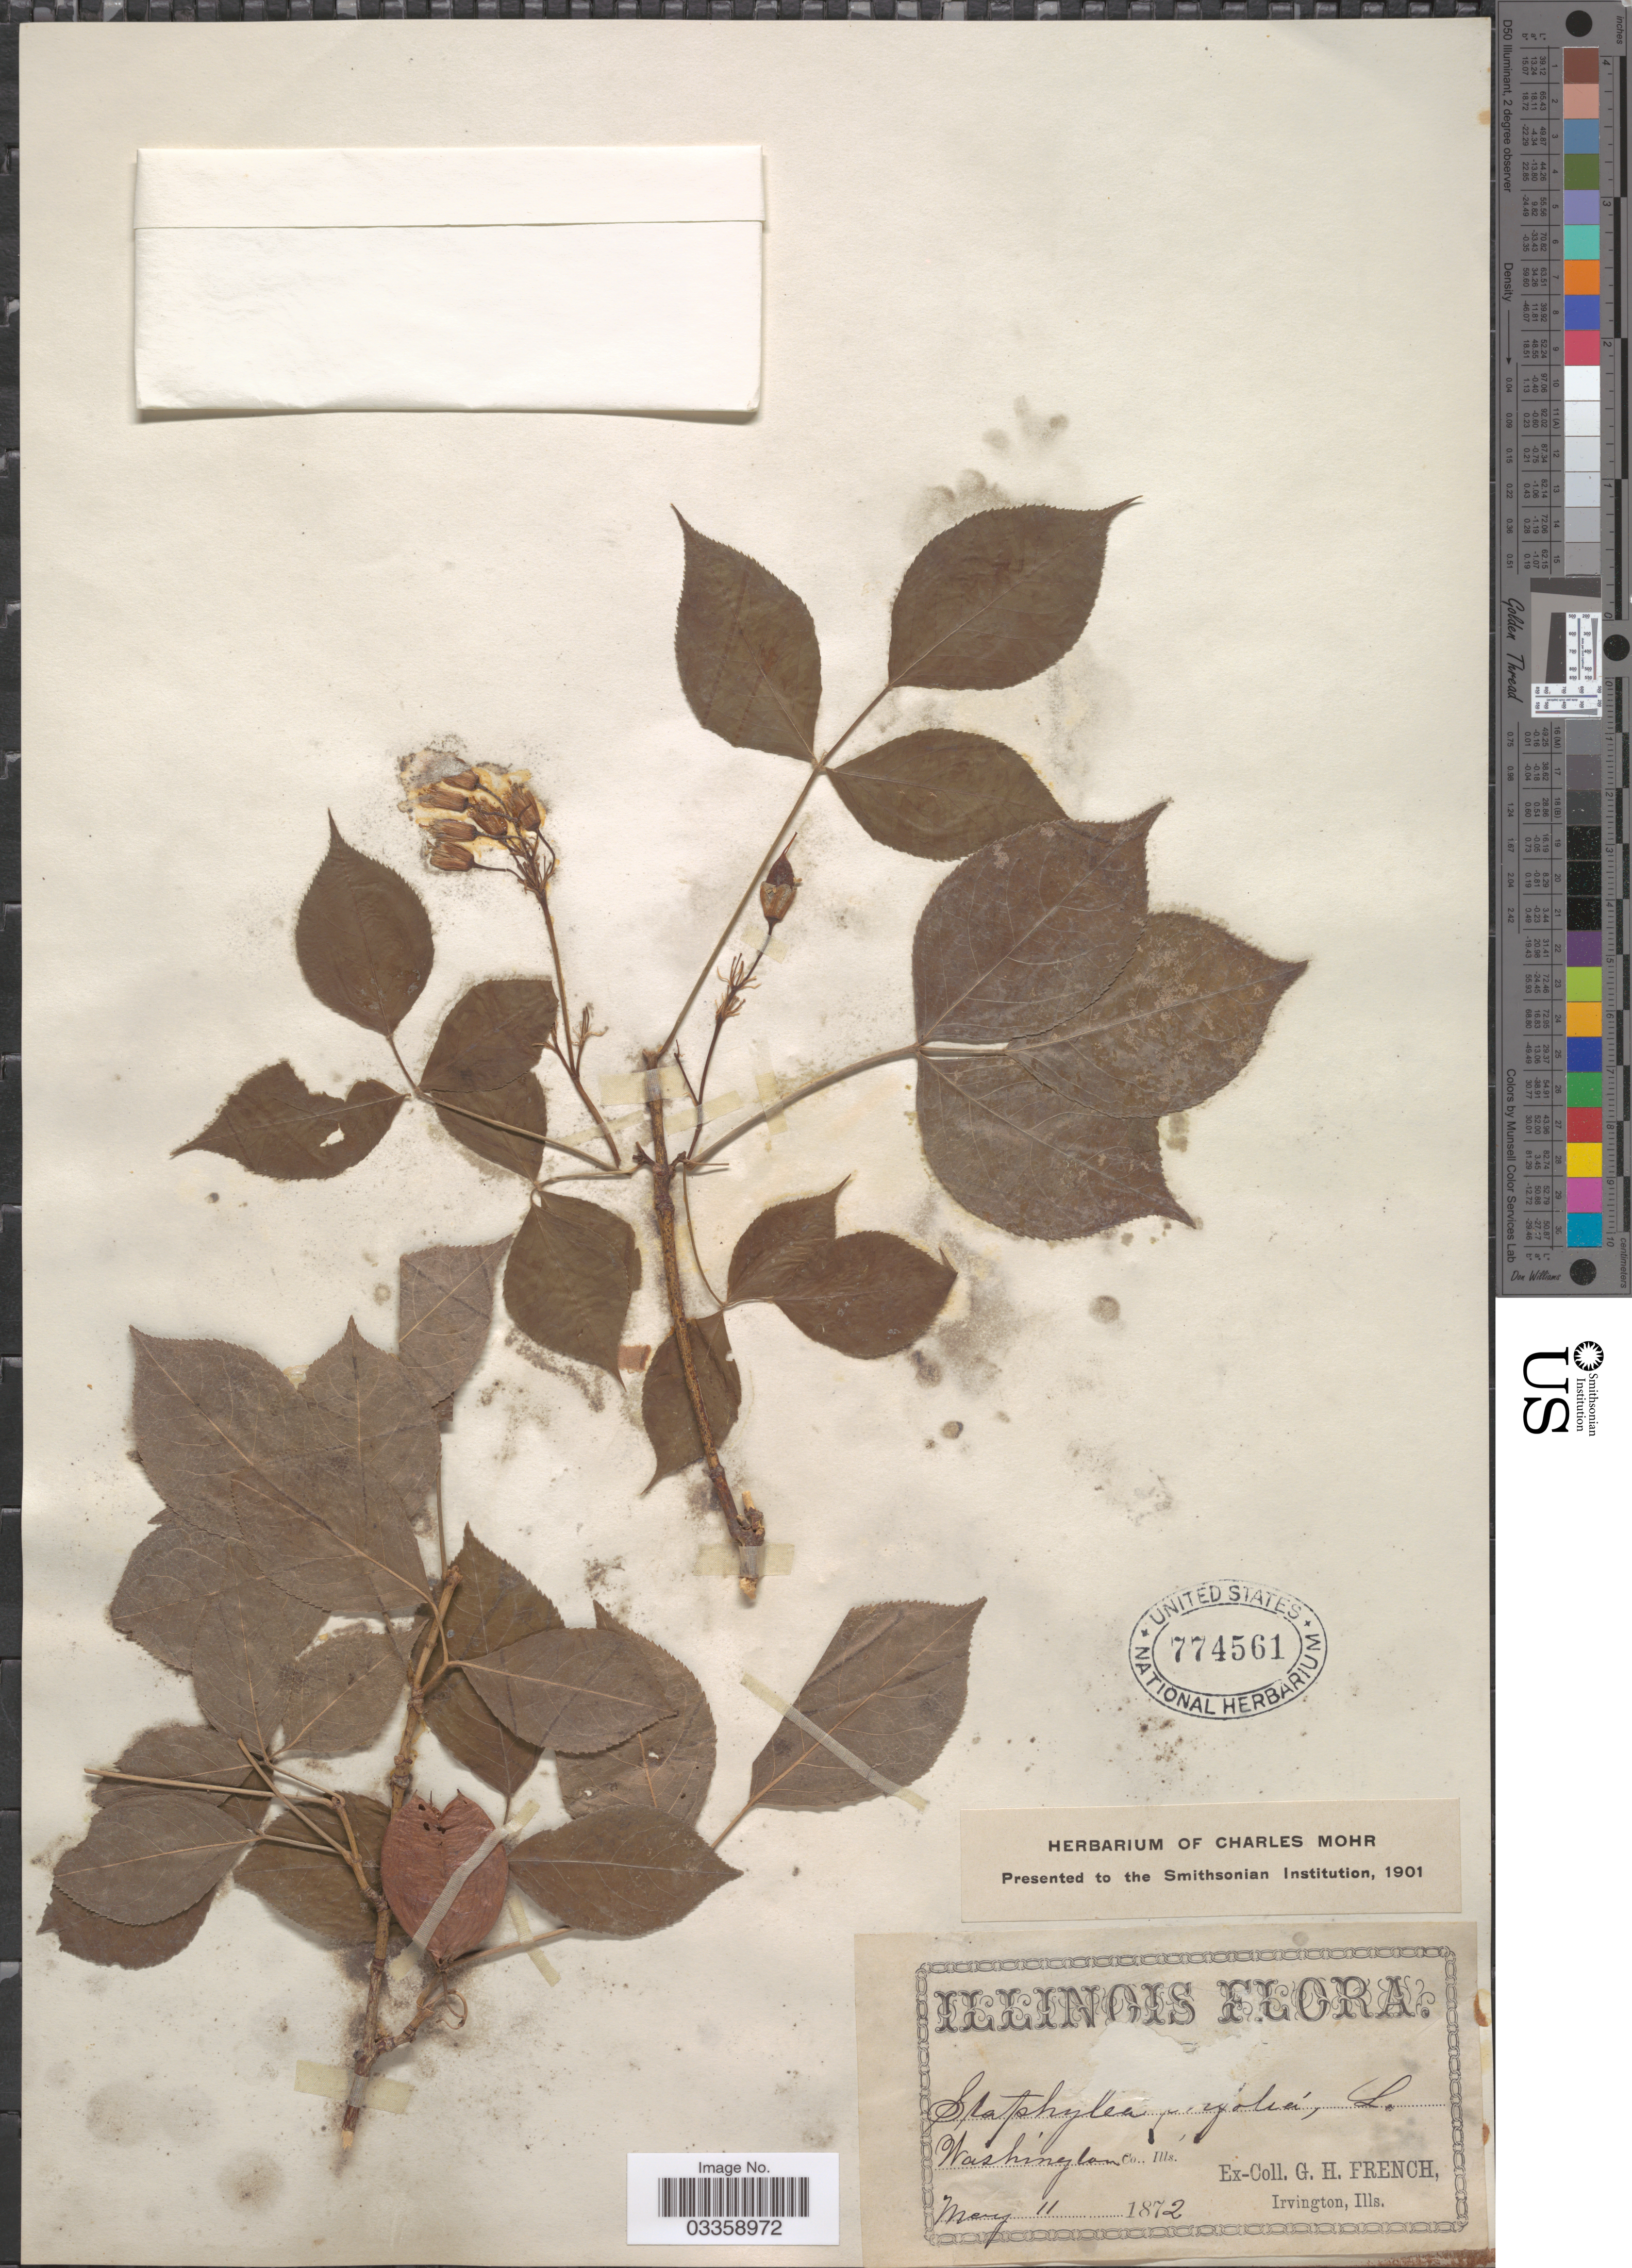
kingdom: Plantae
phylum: Tracheophyta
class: Magnoliopsida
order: Crossosomatales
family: Staphyleaceae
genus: Staphylea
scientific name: Staphylea trifolia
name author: L.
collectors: G. H. French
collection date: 1872-05-11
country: United States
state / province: Illinois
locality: Washington Co.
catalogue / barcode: US 774561